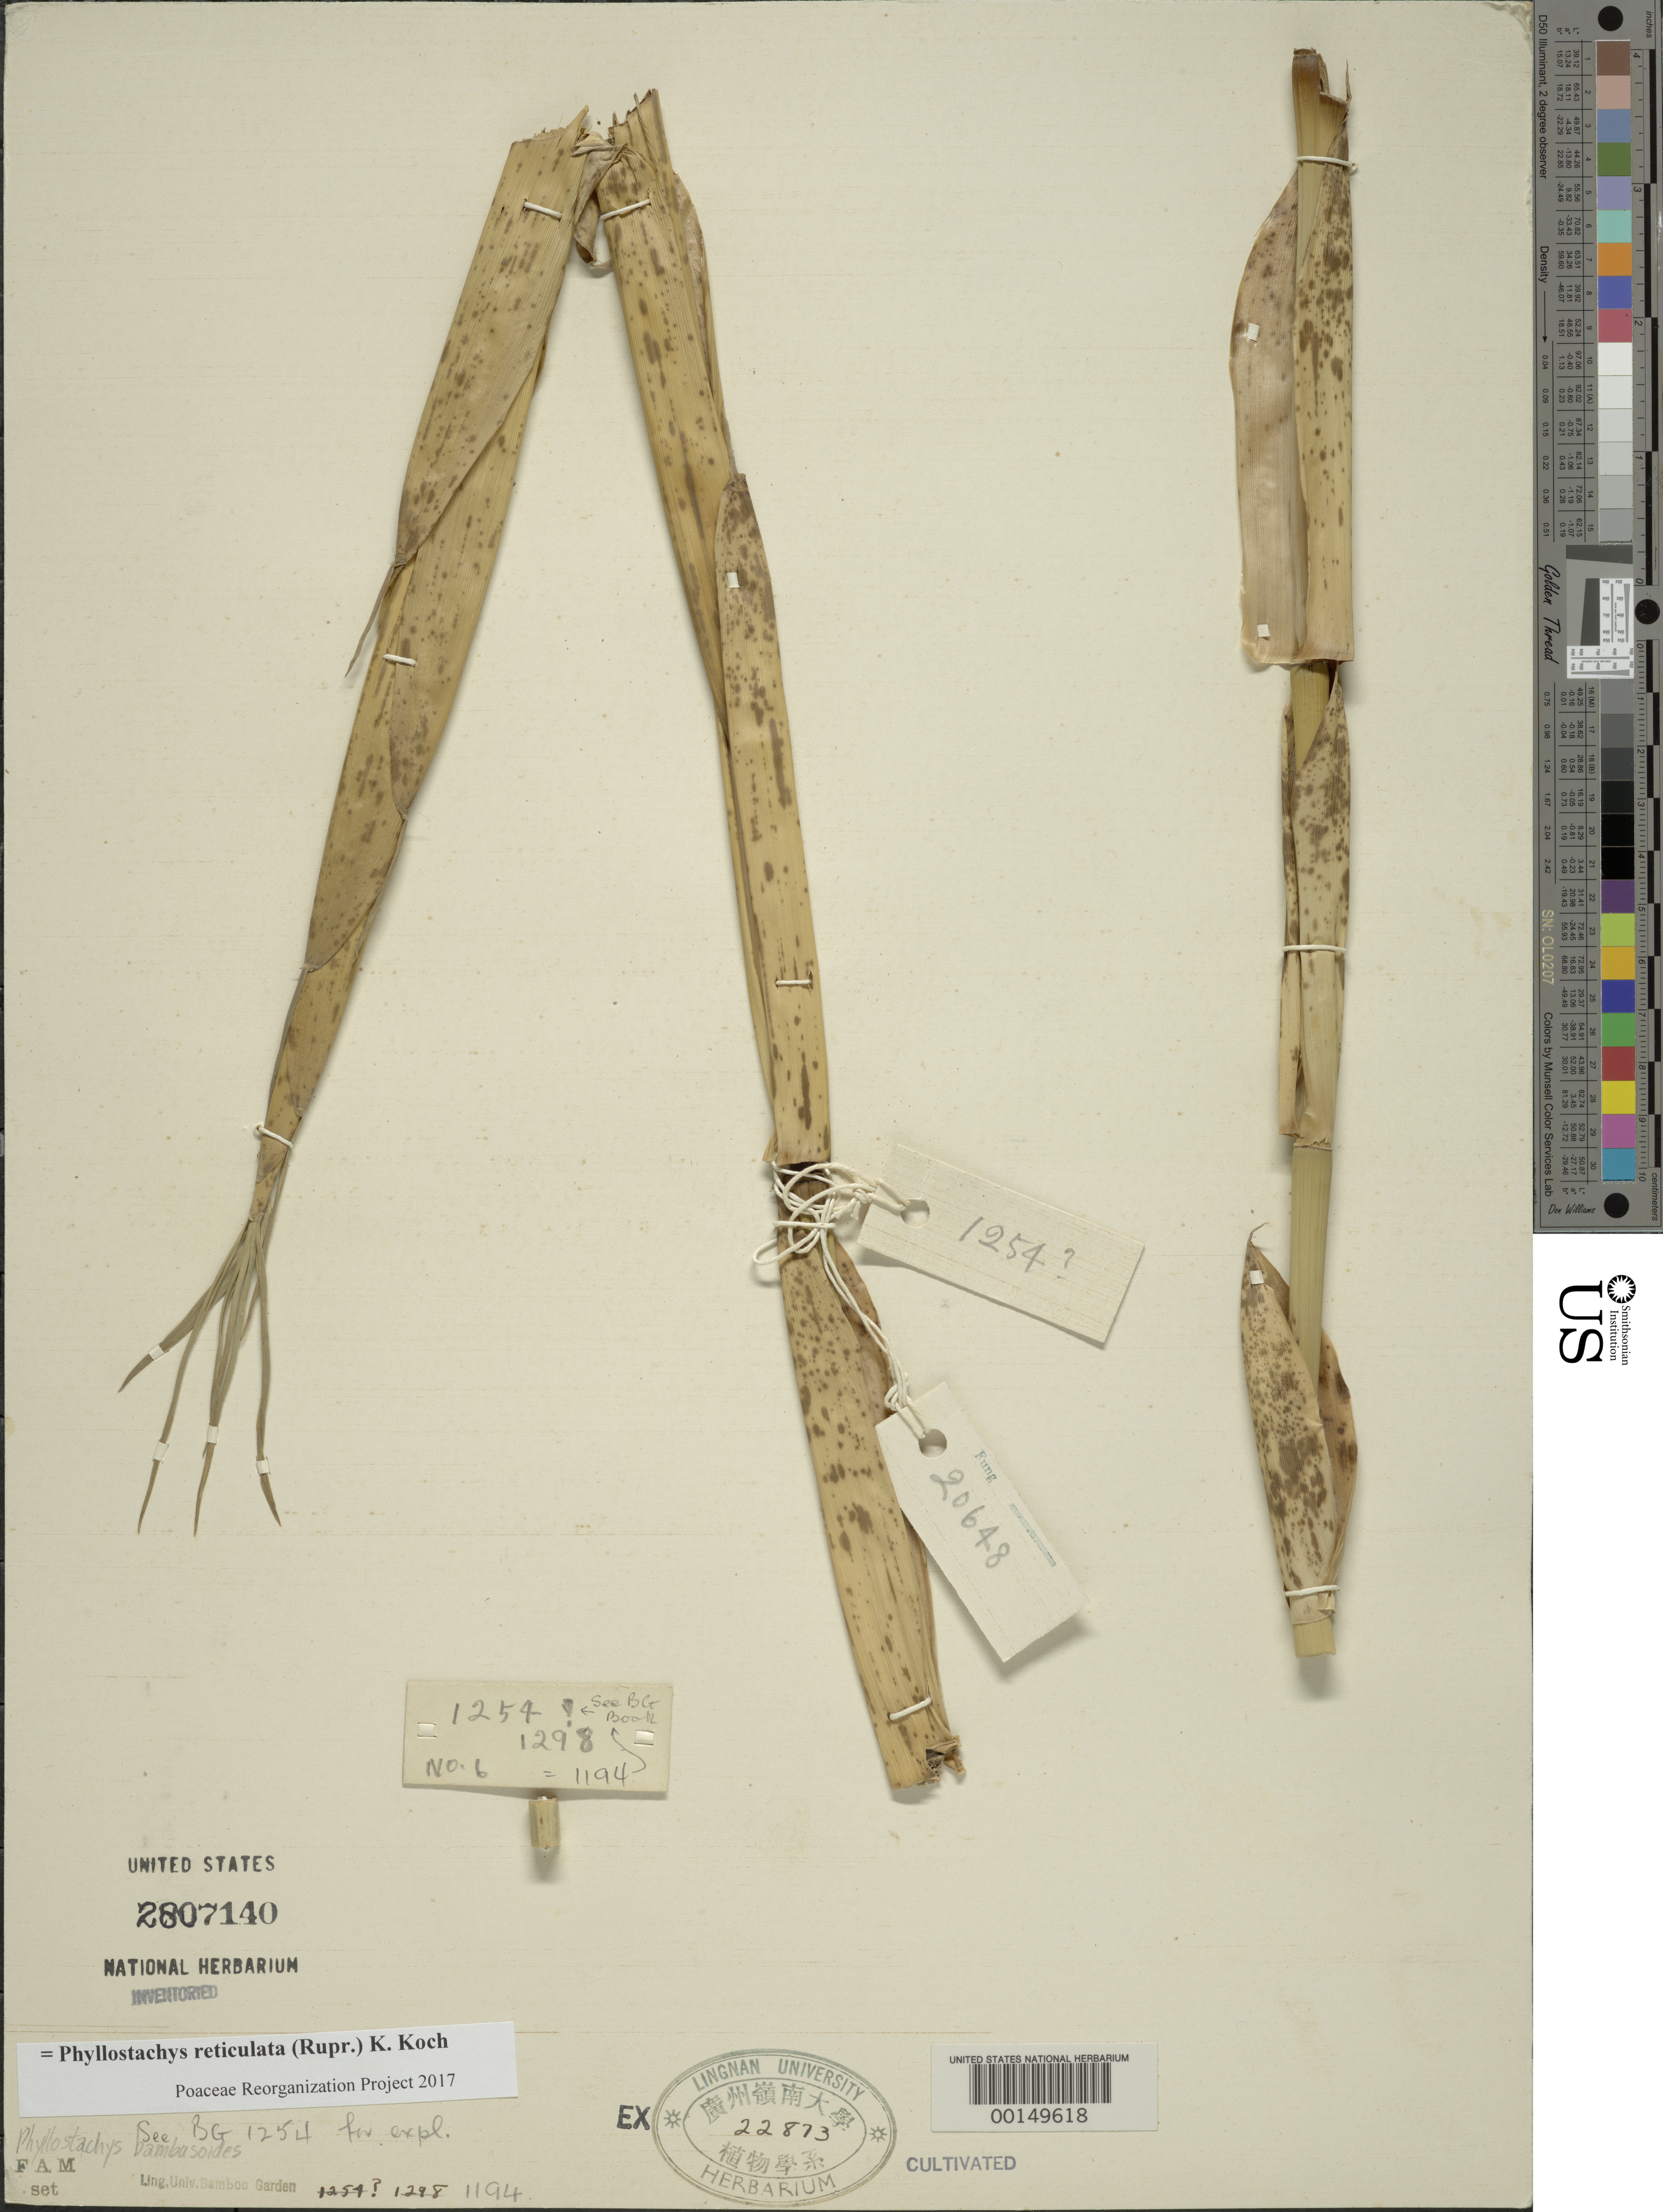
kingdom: Plantae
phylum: Tracheophyta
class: Liliopsida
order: Poales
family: Poaceae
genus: Phyllostachys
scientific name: Phyllostachys reticulata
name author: (Rupr.) K. Koch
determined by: Poaceae Reorganization Project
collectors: H. L. Fung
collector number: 20648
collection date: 1932-04-01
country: China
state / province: Guangdong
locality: Grown in Lingnan University Bamboo Garden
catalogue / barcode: US 2807140